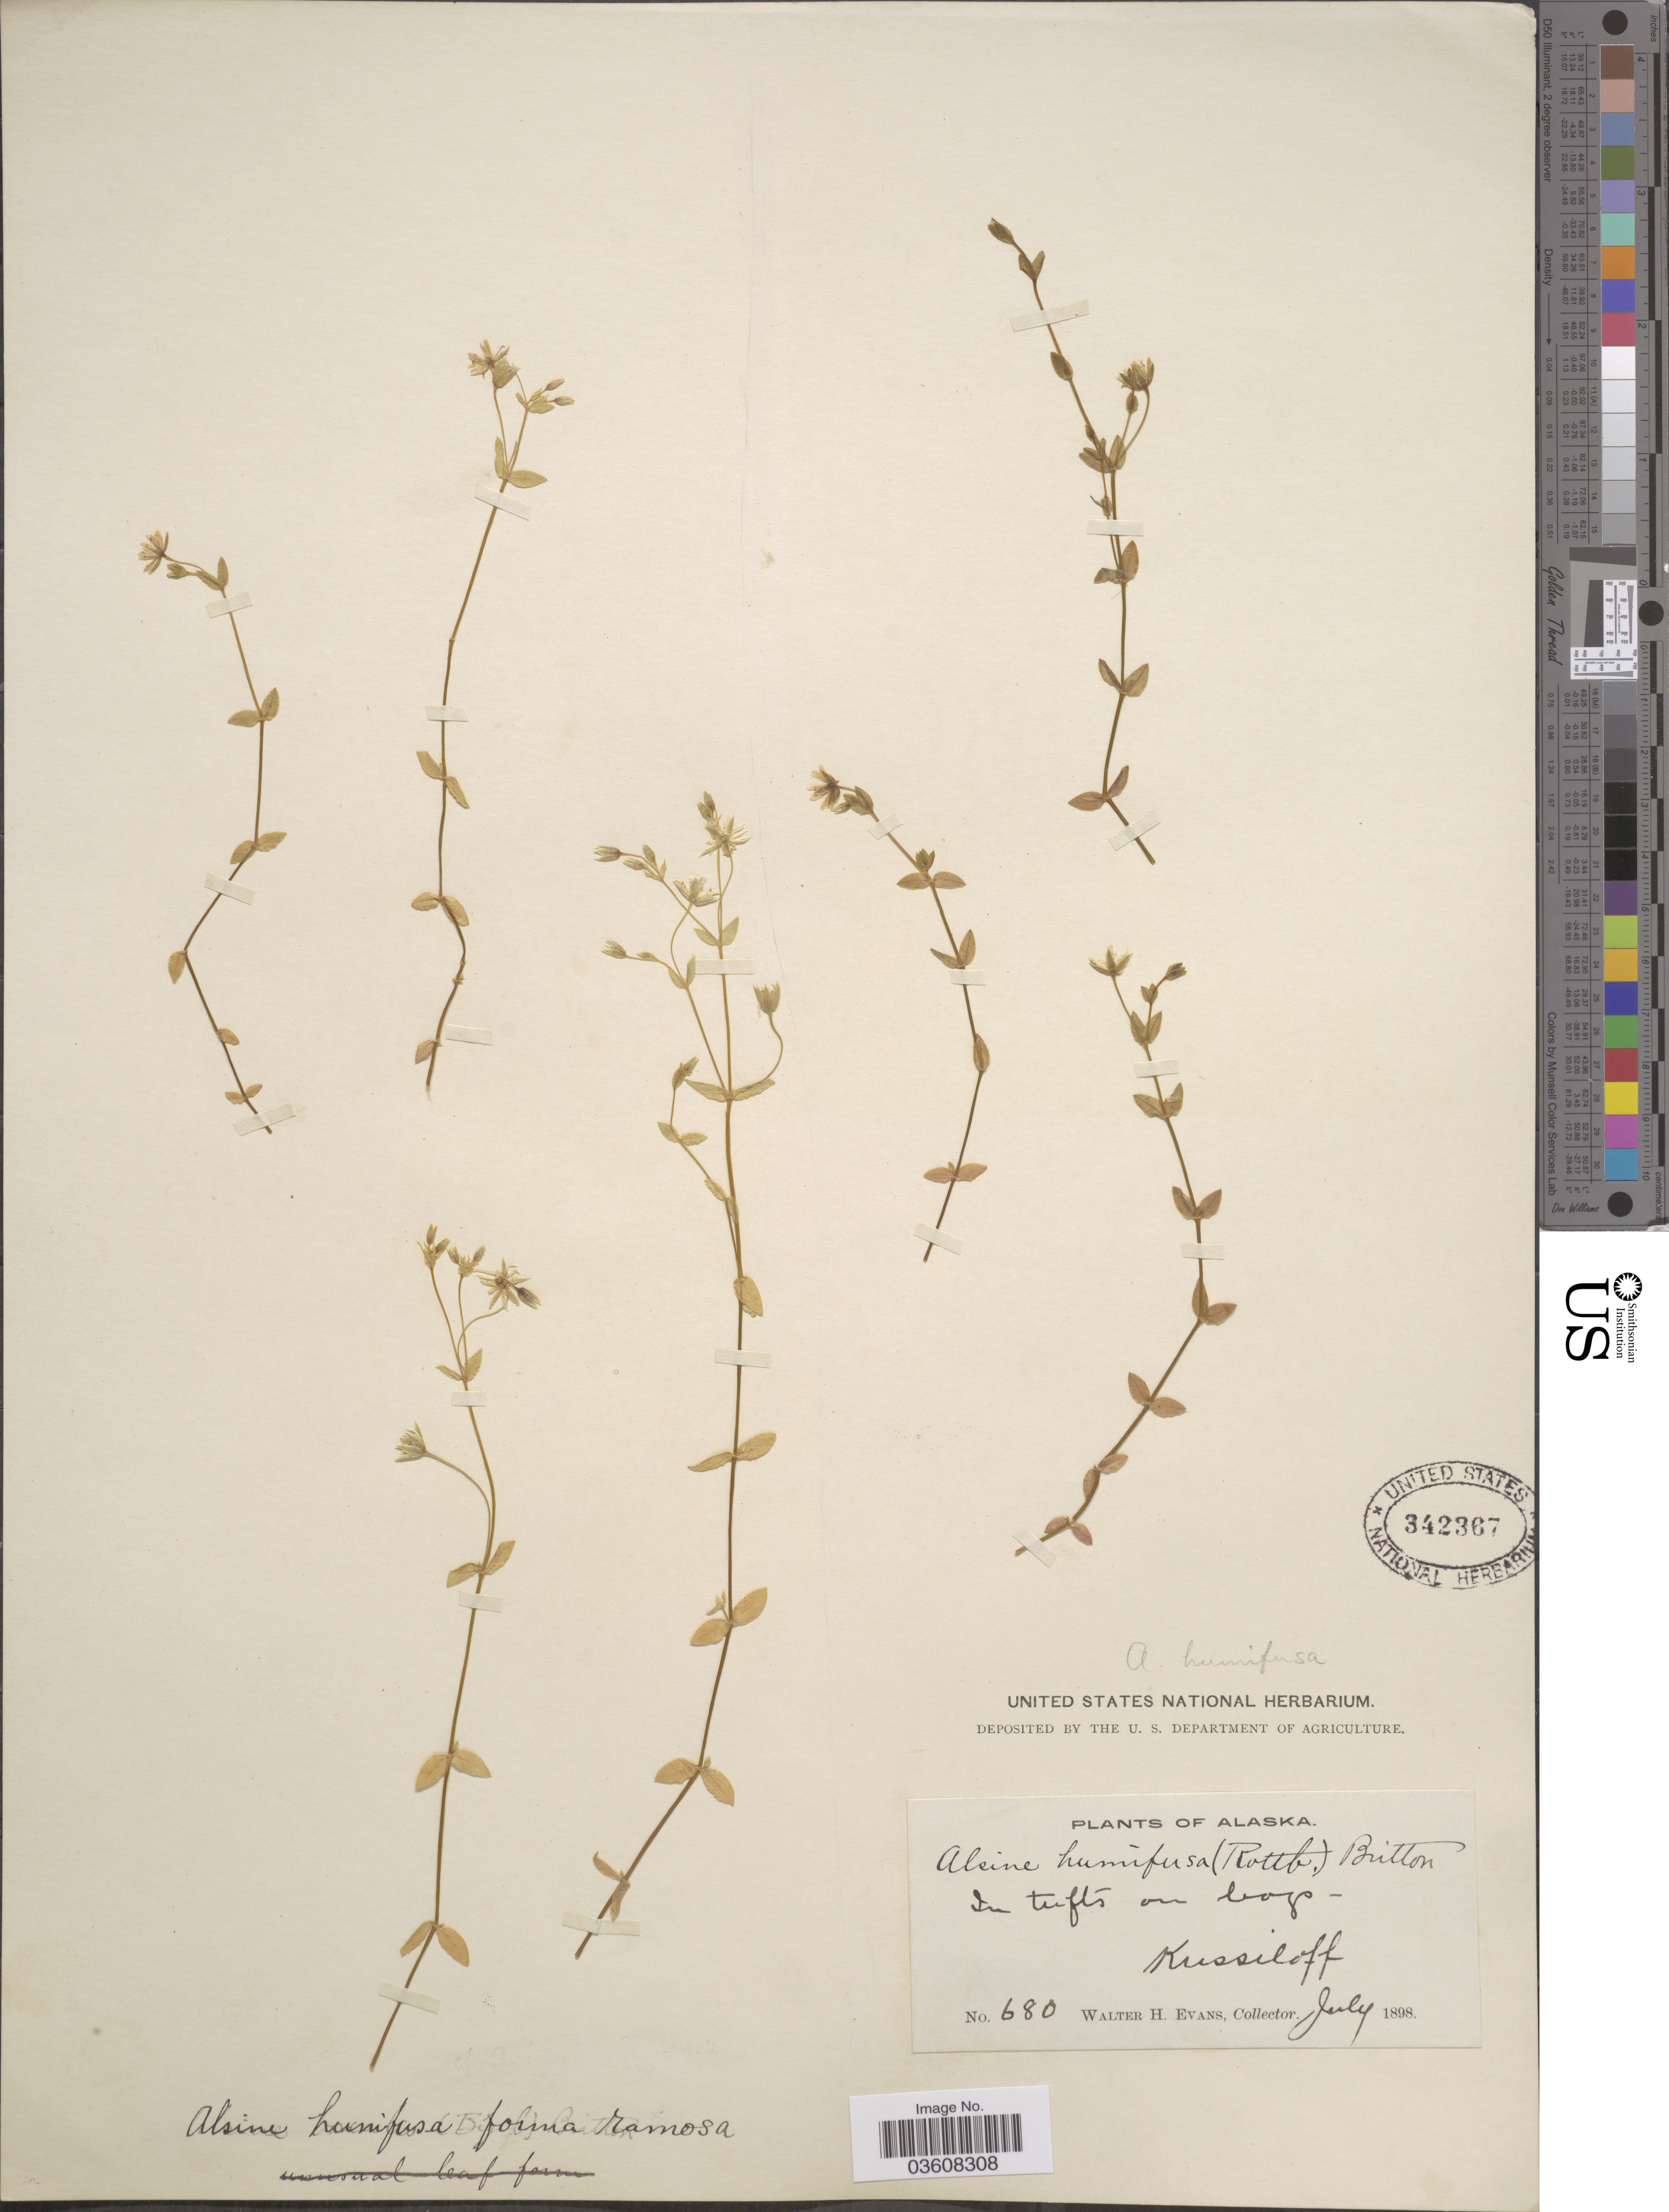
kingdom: Plantae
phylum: Tracheophyta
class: Magnoliopsida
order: Caryophyllales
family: Caryophyllaceae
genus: Stellaria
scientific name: Stellaria humifusa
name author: Rottb.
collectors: W. H. Evans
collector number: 680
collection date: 1898-07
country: United States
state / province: Alaska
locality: Kussiloff.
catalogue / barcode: US 342367